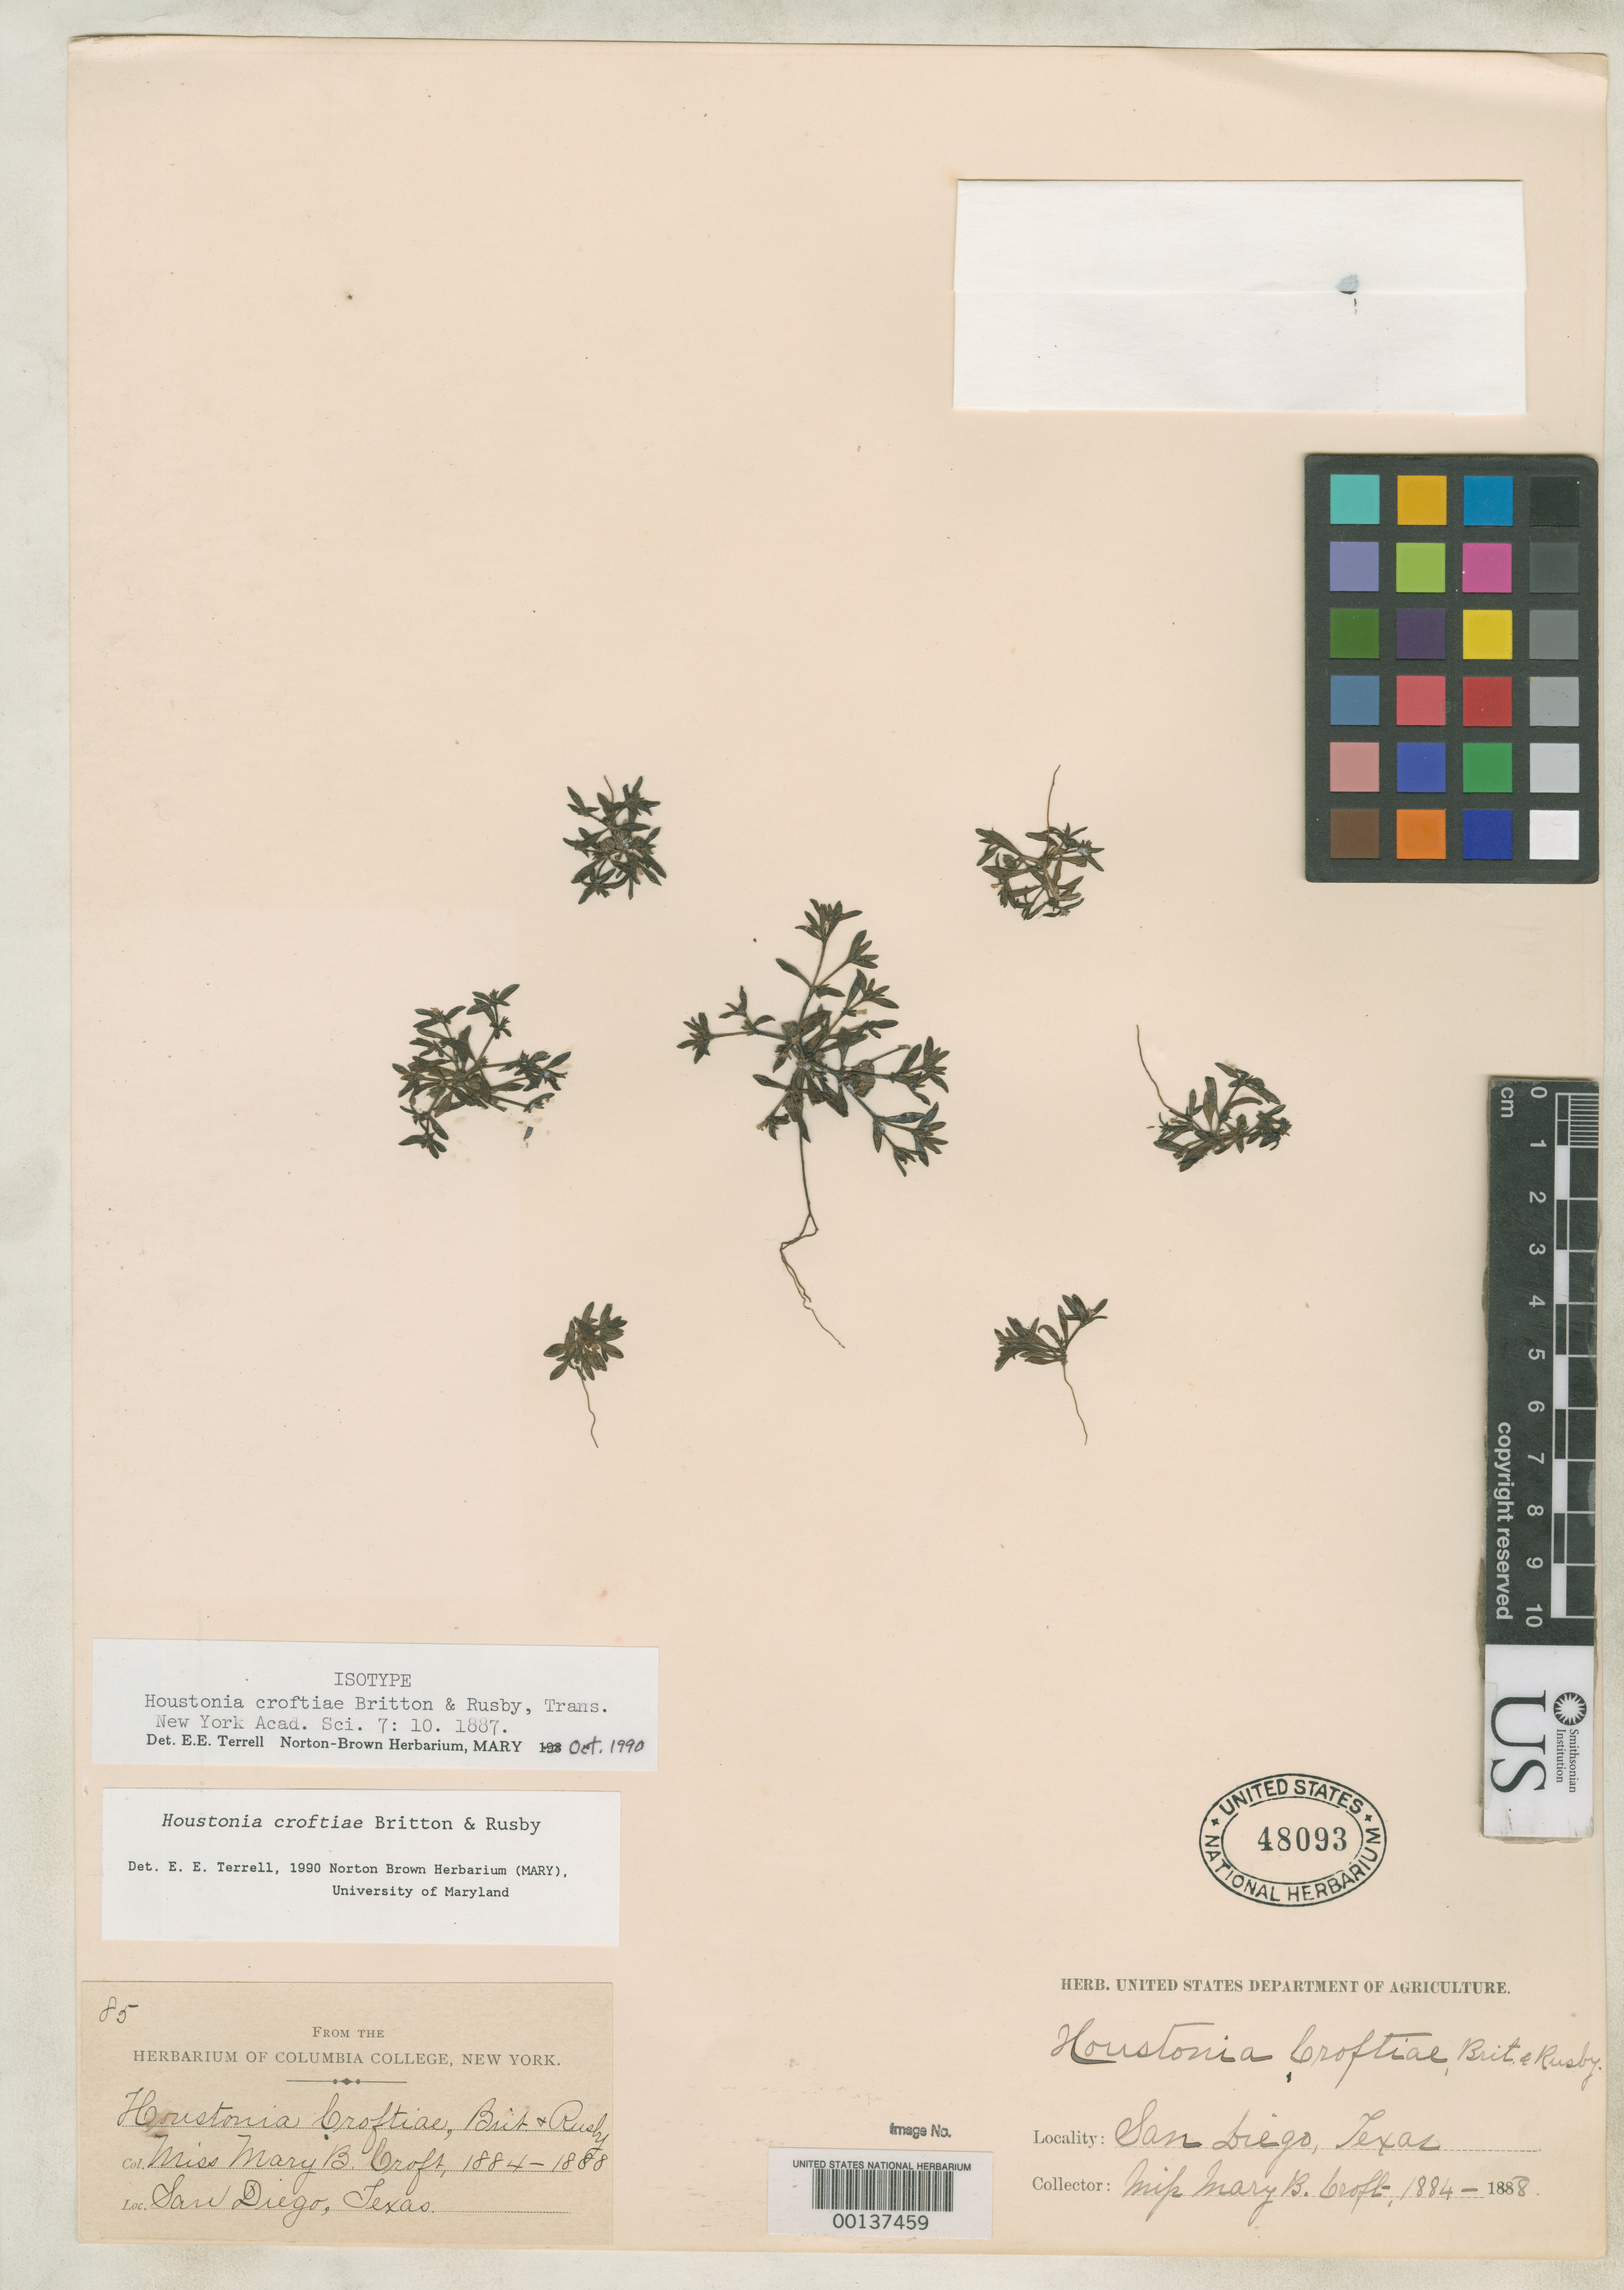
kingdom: Plantae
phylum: Tracheophyta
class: Magnoliopsida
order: Gentianales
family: Rubiaceae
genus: Houstonia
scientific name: Houstonia croftiae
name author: Britton & Rusby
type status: Isotype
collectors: M. Croft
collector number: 85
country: United States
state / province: Texas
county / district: Duval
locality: San Diego.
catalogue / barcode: US 48093